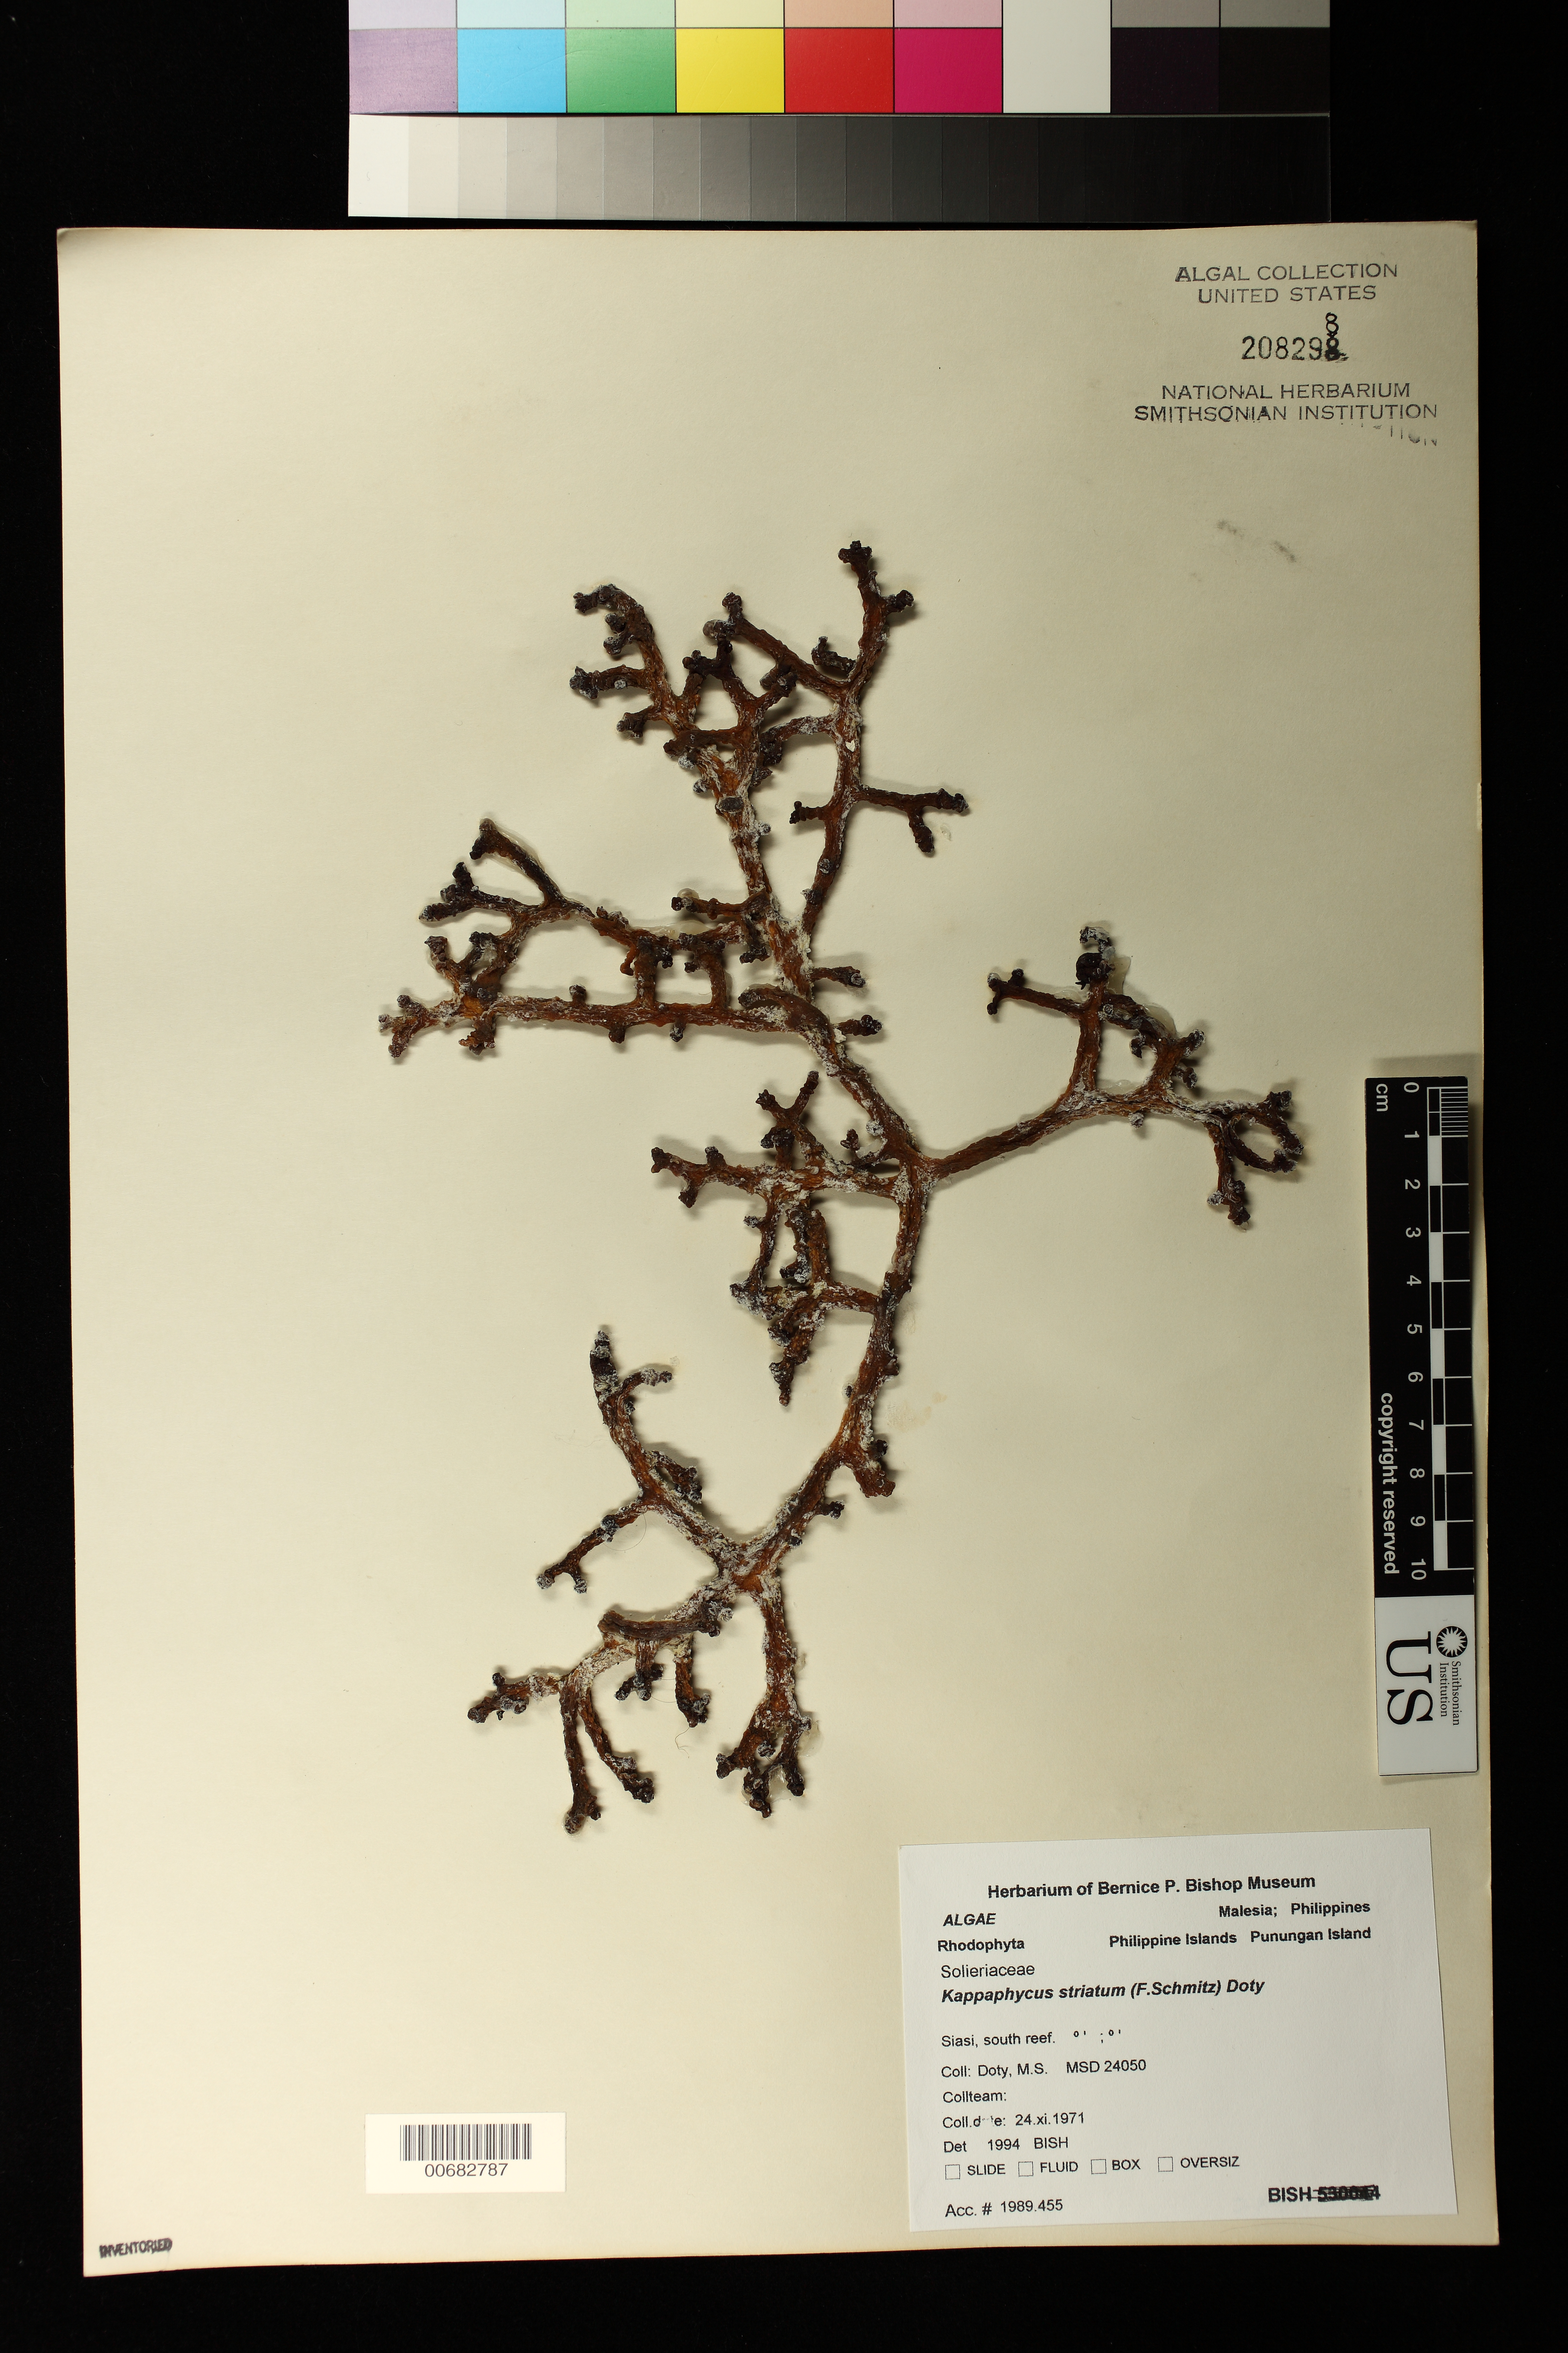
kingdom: Plantae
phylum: Rhodophyta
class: Florideophyceae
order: Gigartinales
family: Solieriaceae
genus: Kappaphycus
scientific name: Kappaphycus striatum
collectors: M. S. Doty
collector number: MSD 24050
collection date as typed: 24 Nov 1971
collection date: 1971-11-24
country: Philippines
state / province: Muslim Mindanao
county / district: Sulu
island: Punungan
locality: Siasi, south reef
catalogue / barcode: US 208298